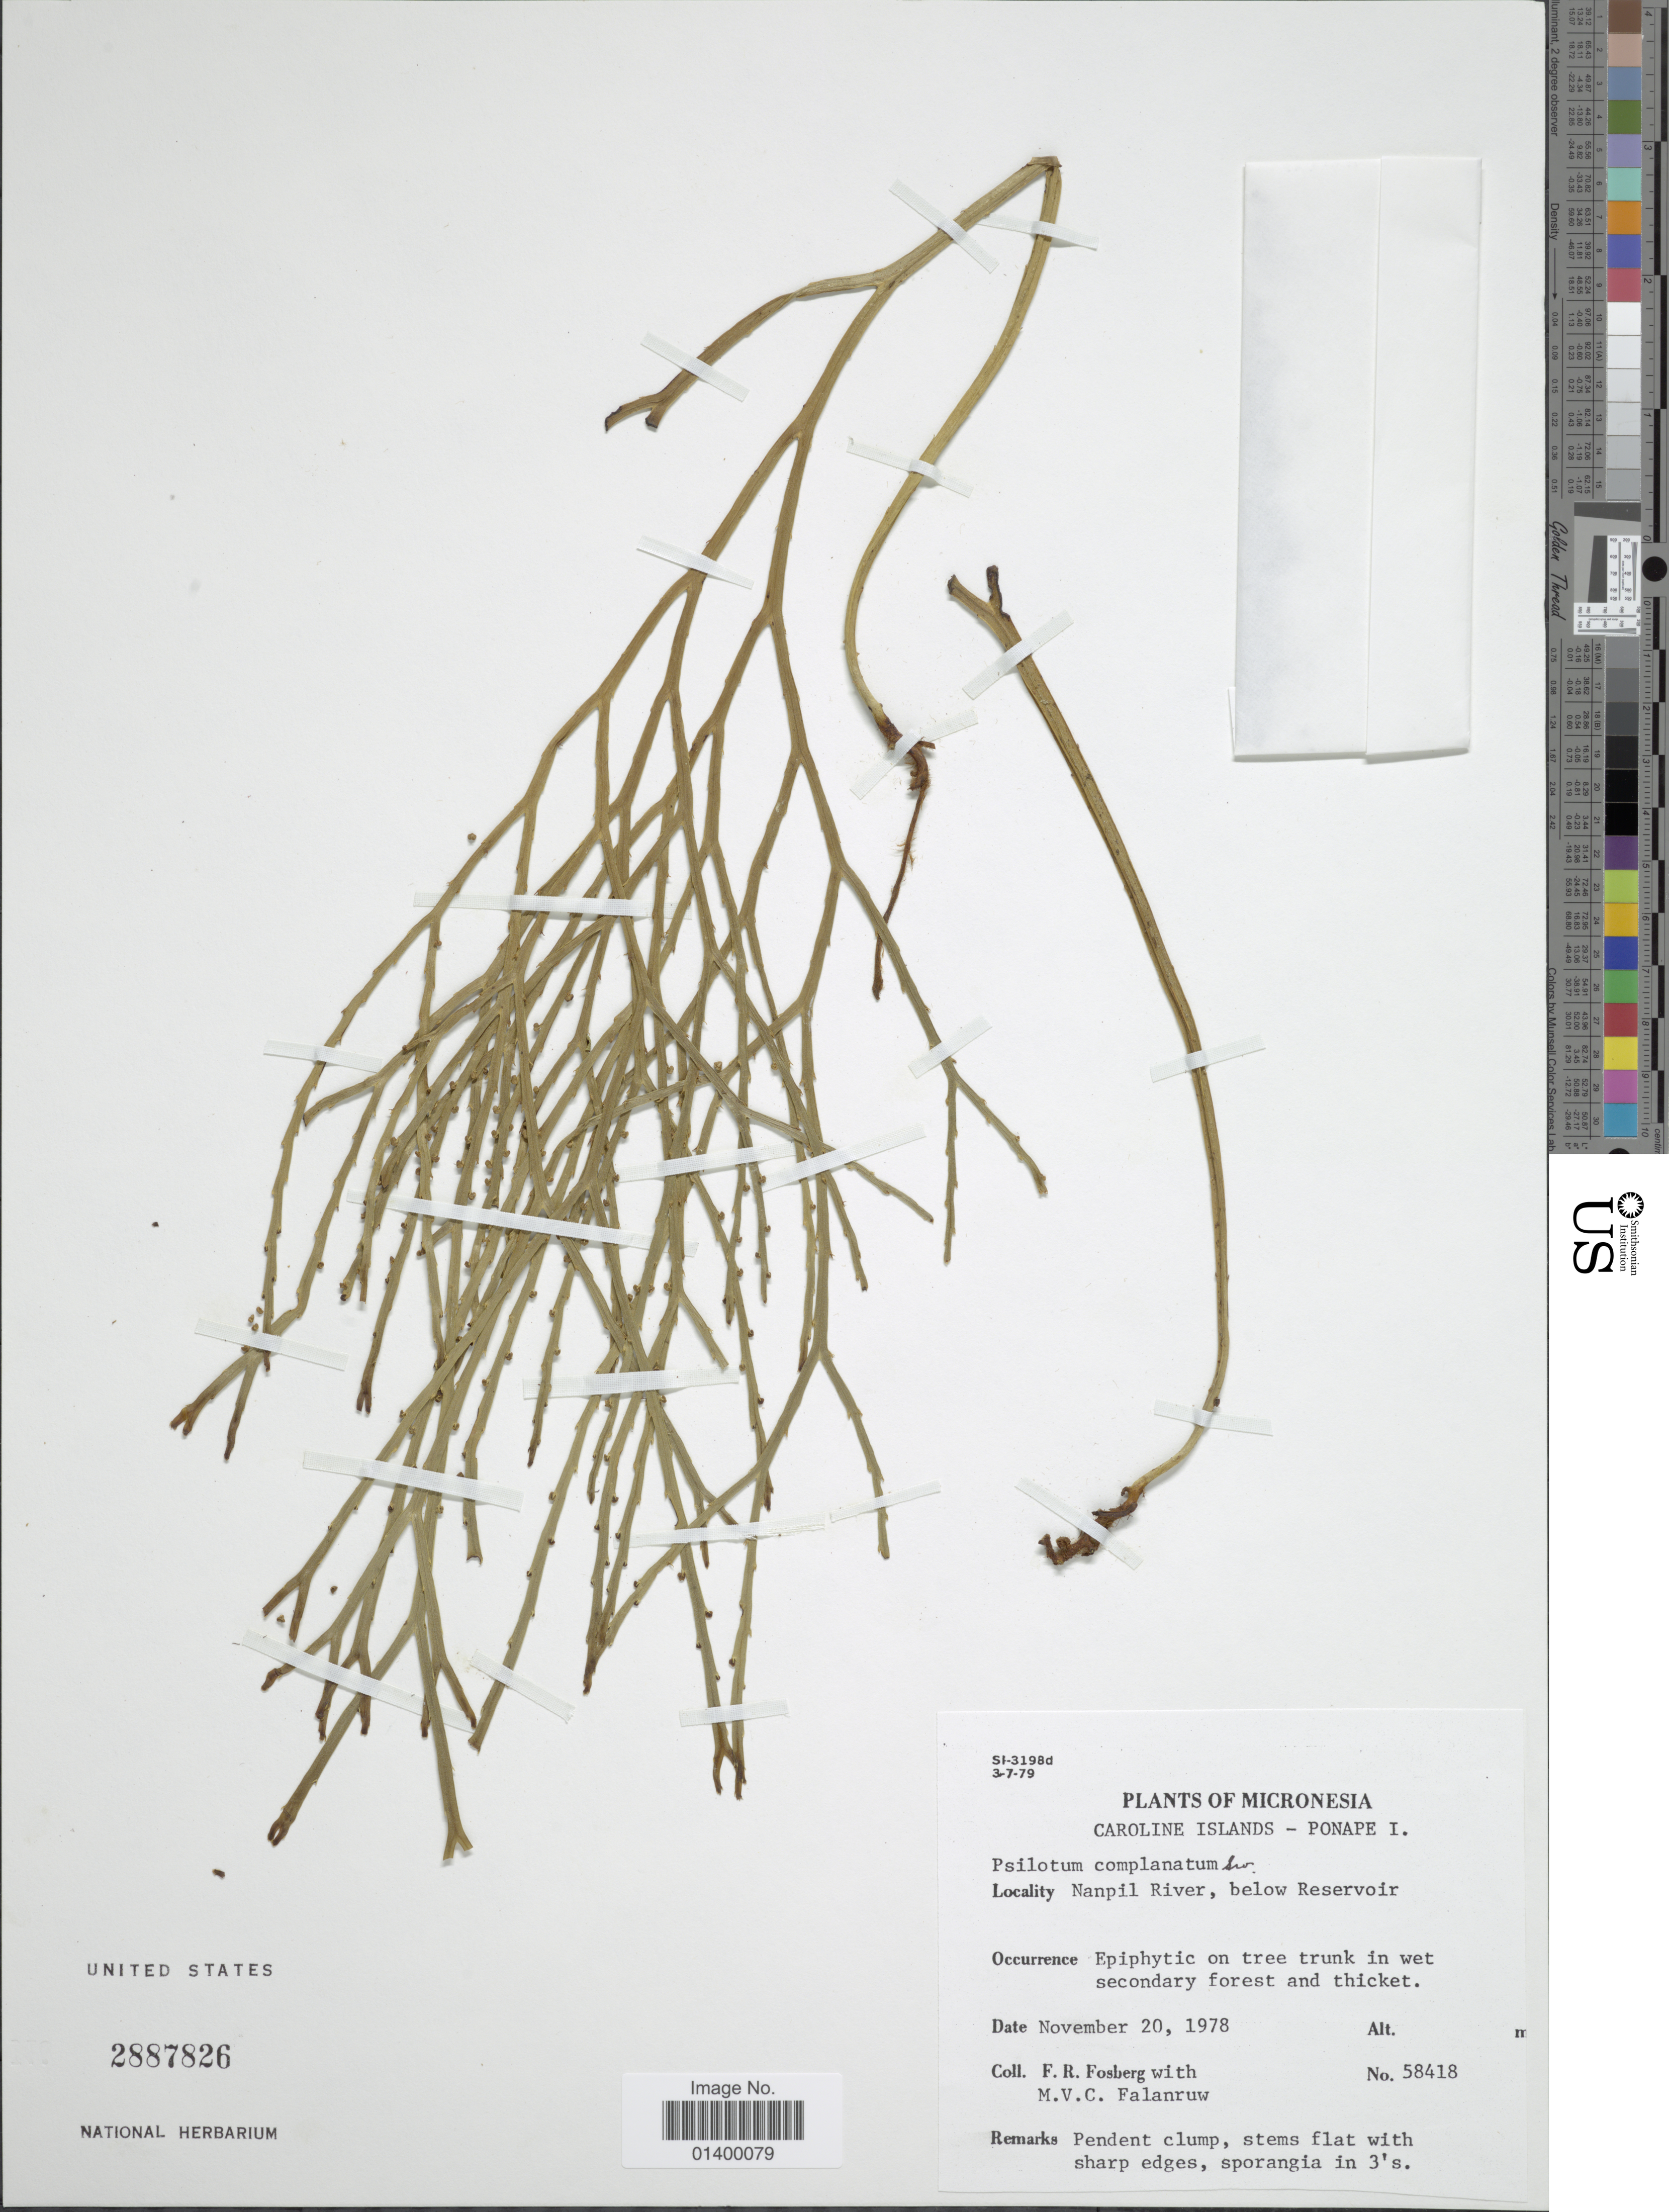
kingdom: Plantae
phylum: Tracheophyta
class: Polypodiopsida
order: Psilotales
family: Psilotaceae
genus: Psilotum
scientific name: Psilotum complanatum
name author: Sw.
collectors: F. R. Fosberg & M. V. Falanruw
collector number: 58418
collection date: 1978-11-20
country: Micronesia, Federated States of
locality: Caroline Islands - Ponbape I. Nanpil River, below Reservoir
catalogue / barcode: US 2887826